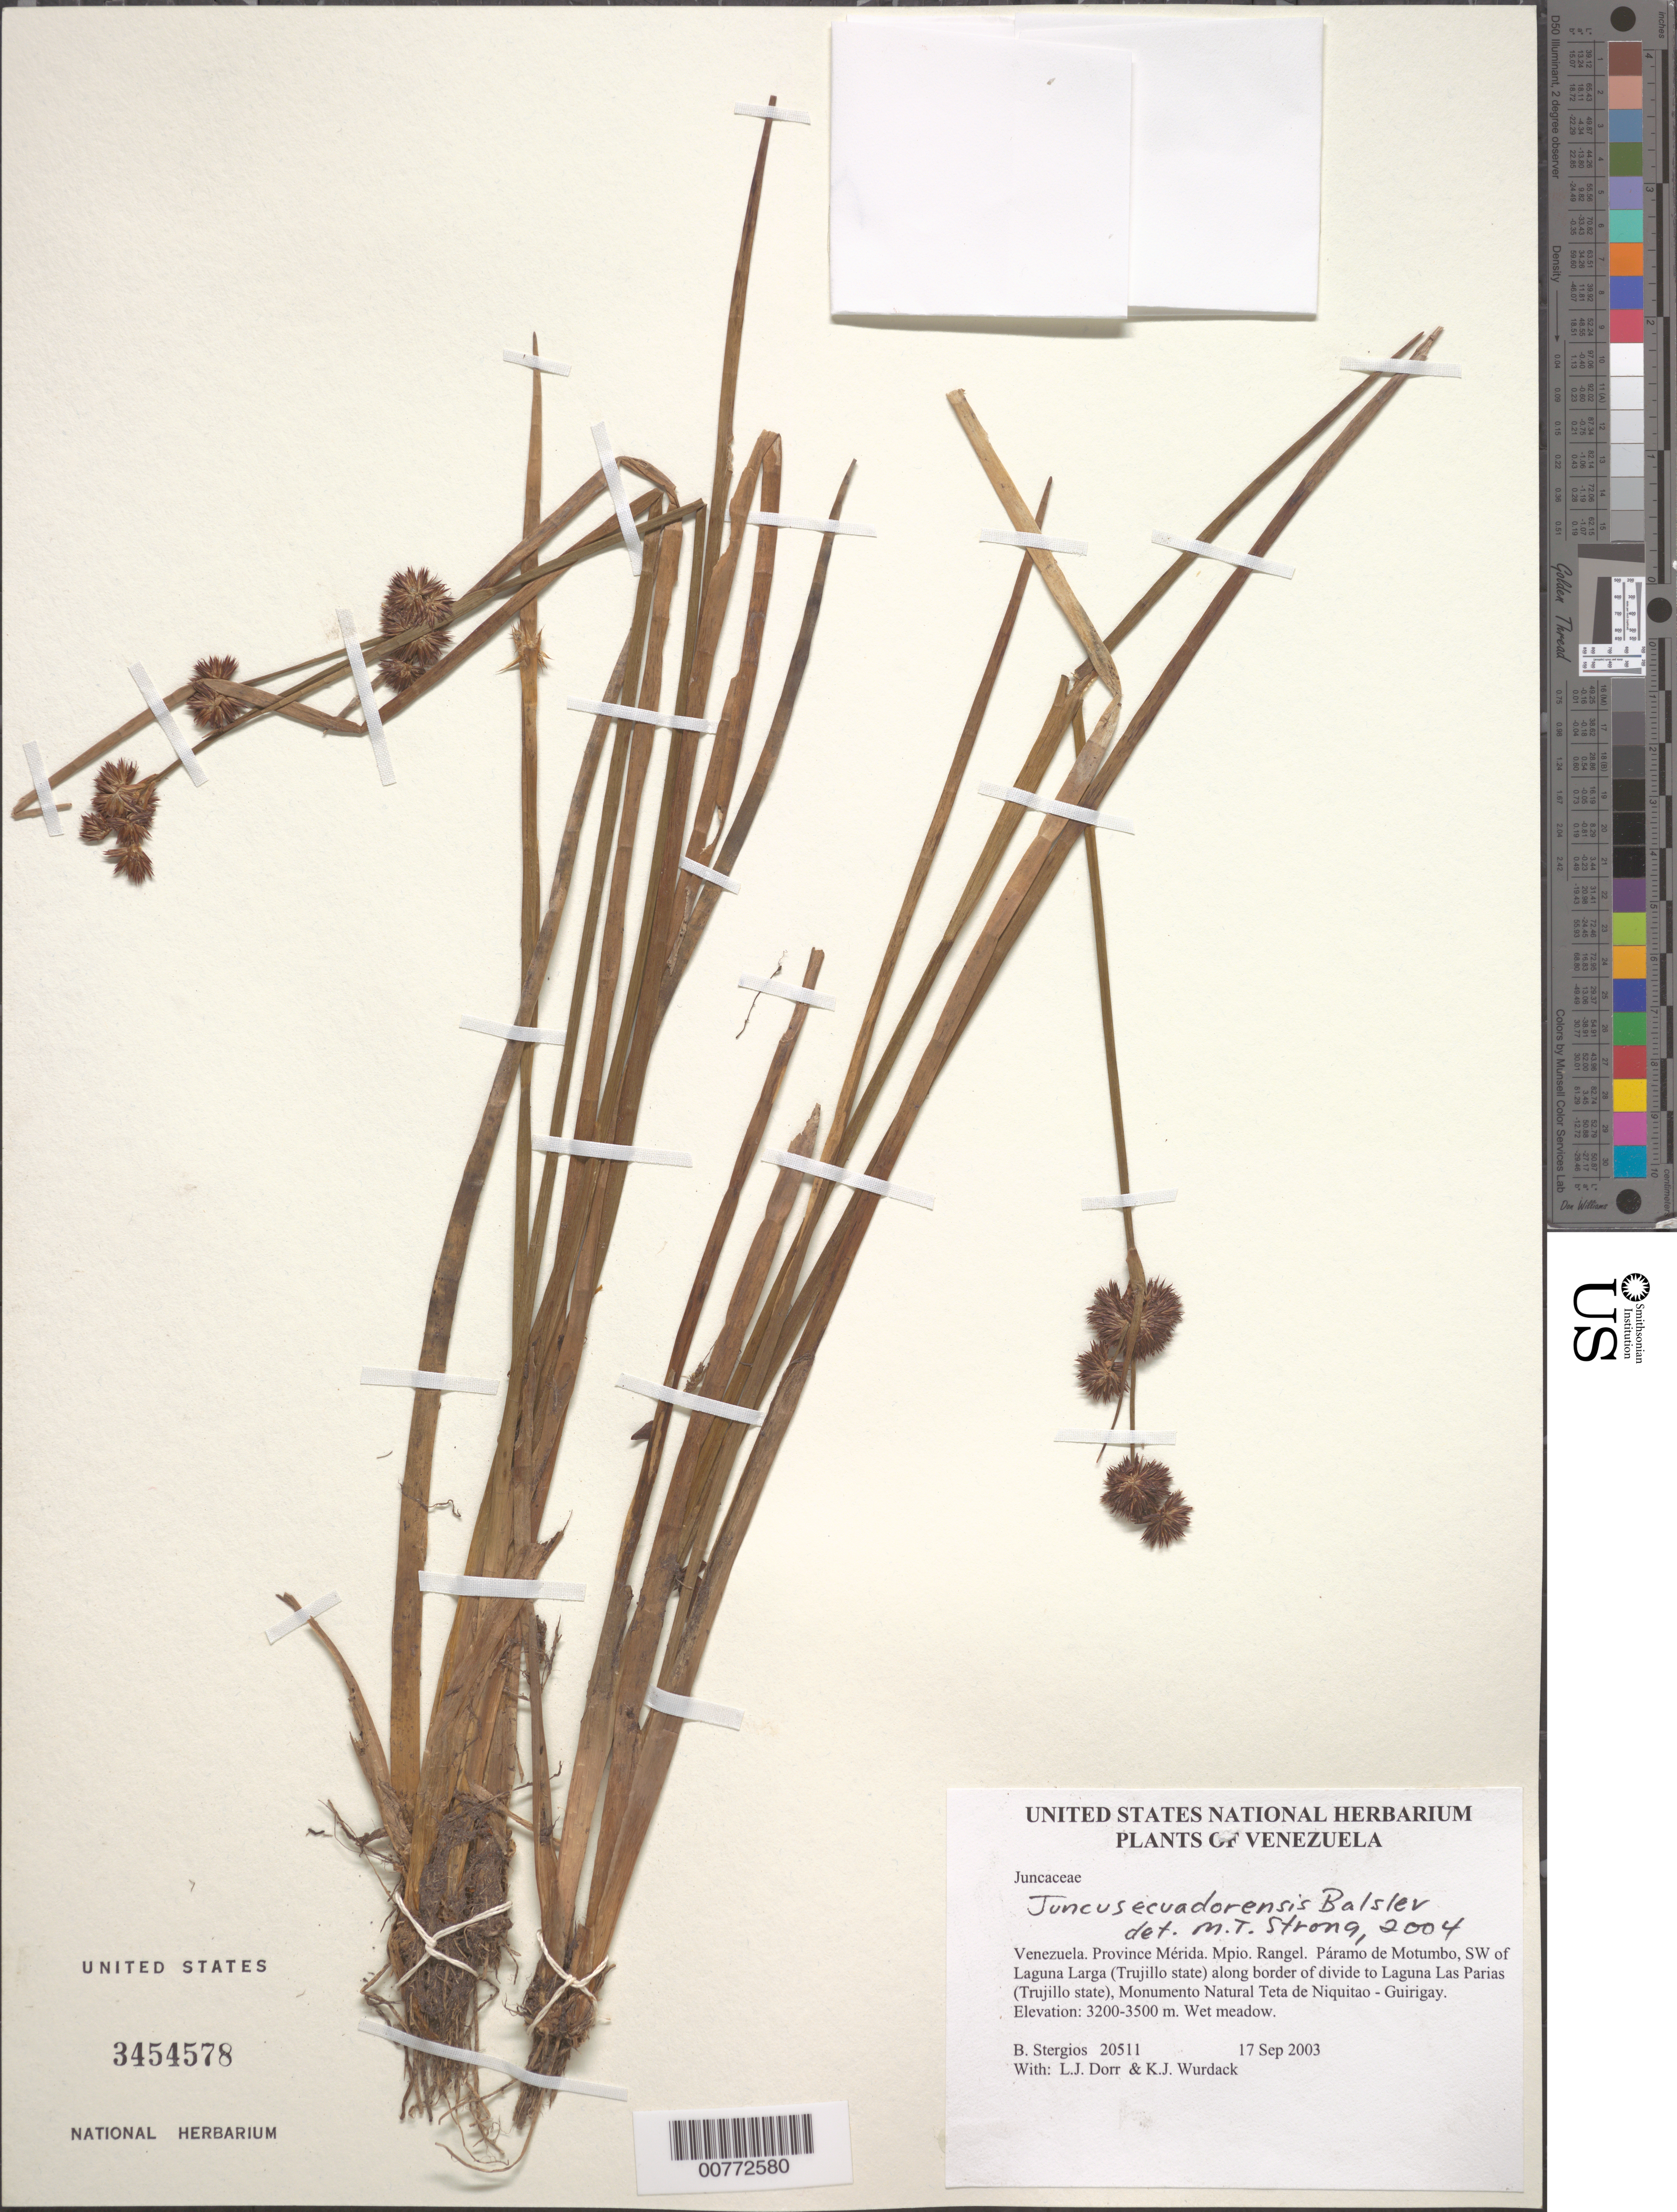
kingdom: Plantae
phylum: Tracheophyta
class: Liliopsida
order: Poales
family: Juncaceae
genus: Juncus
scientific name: Juncus ecuadoriensis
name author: Balslev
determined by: Strong, M. T., (US), Smithsonian Institution - National Museum of Natural History (UNITED STATES)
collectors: B. G. Stergios, L. J. Dorr & K. Wurdack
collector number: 20511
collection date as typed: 17 Sep 2003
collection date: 2003-09-17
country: Venezuela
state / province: Mérida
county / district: Rangel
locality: Páramo de Motumbo, NW of Laguna Larga (Trujillo state), Monumento Natural Teta de Niquitao - Guirigay.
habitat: Wet meadow.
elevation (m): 3200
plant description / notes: AAU, MO, NY, PORT, US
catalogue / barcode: US 3454578